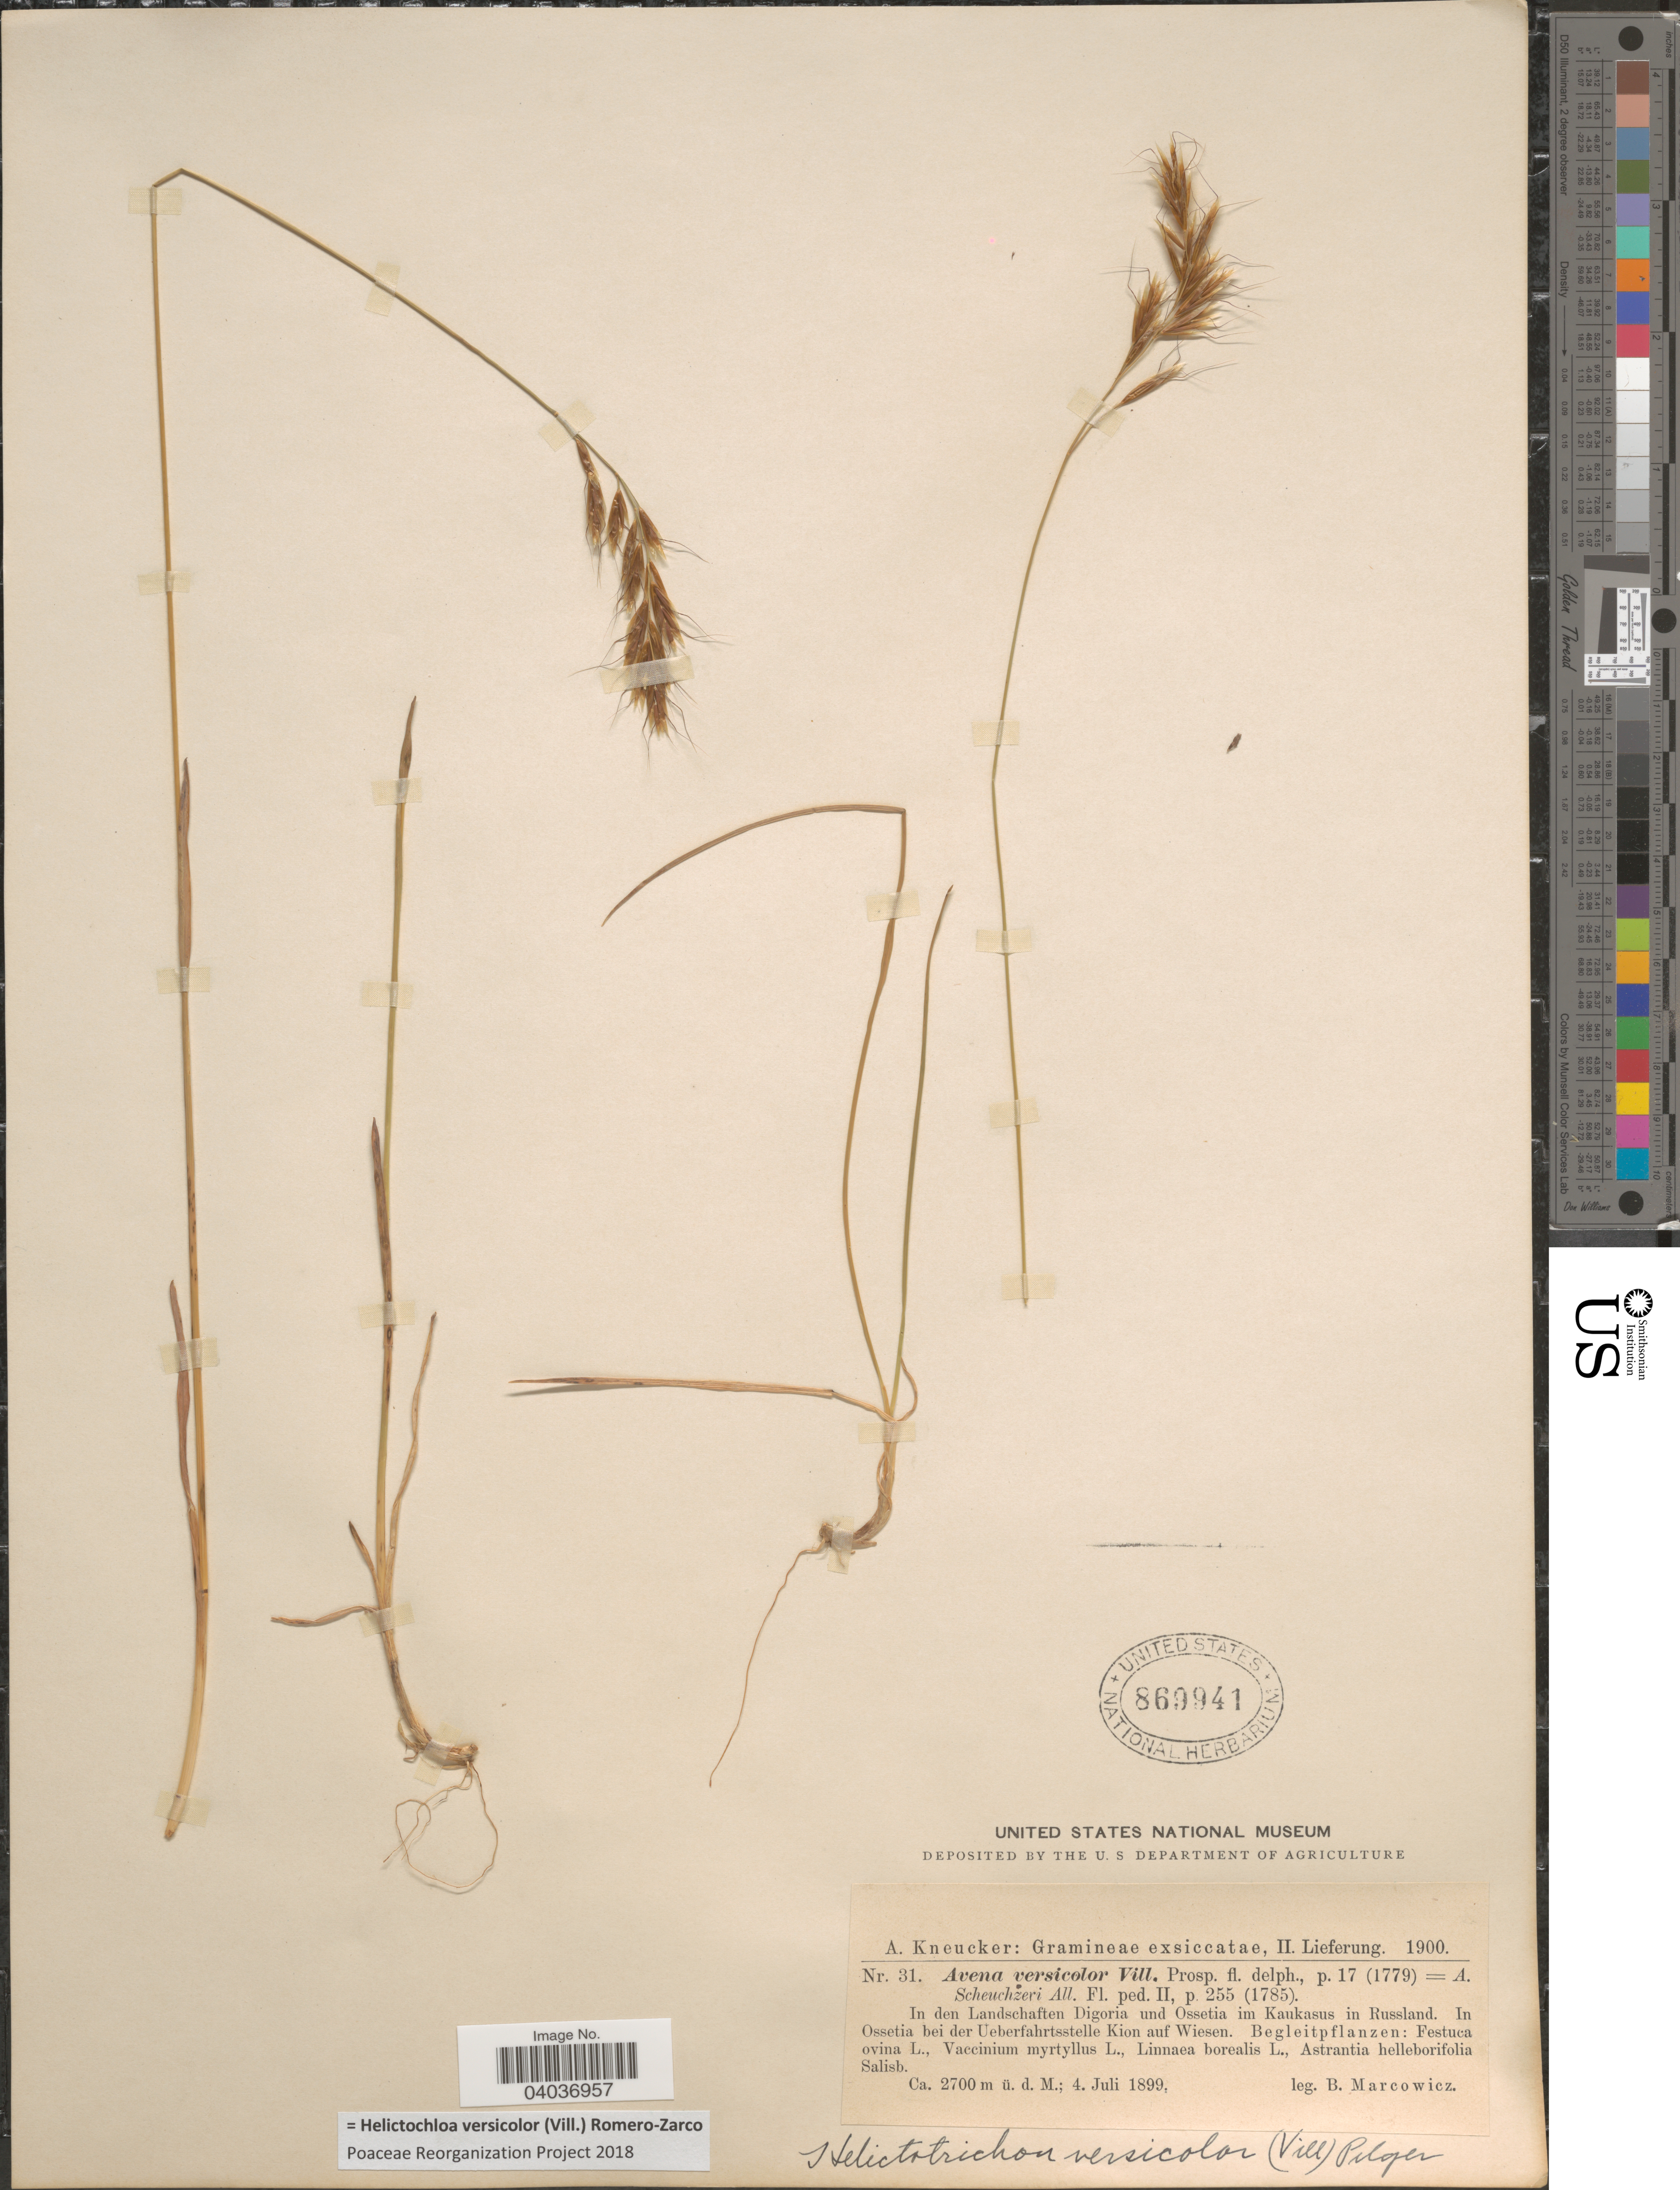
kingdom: Plantae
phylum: Tracheophyta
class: Liliopsida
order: Poales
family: Poaceae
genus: Helictochloa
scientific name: Helictochloa versicolor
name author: (Vill.) Romero Zarco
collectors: B. Marcowicz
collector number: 31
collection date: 1899-07-04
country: Georgia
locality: In den Landschaften Digoria und Ossetia im Kaukasus in Russland. In Ossetia bei der ueberfahrtsstelle Kion auf Wiesen.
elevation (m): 2700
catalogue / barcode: US 869941